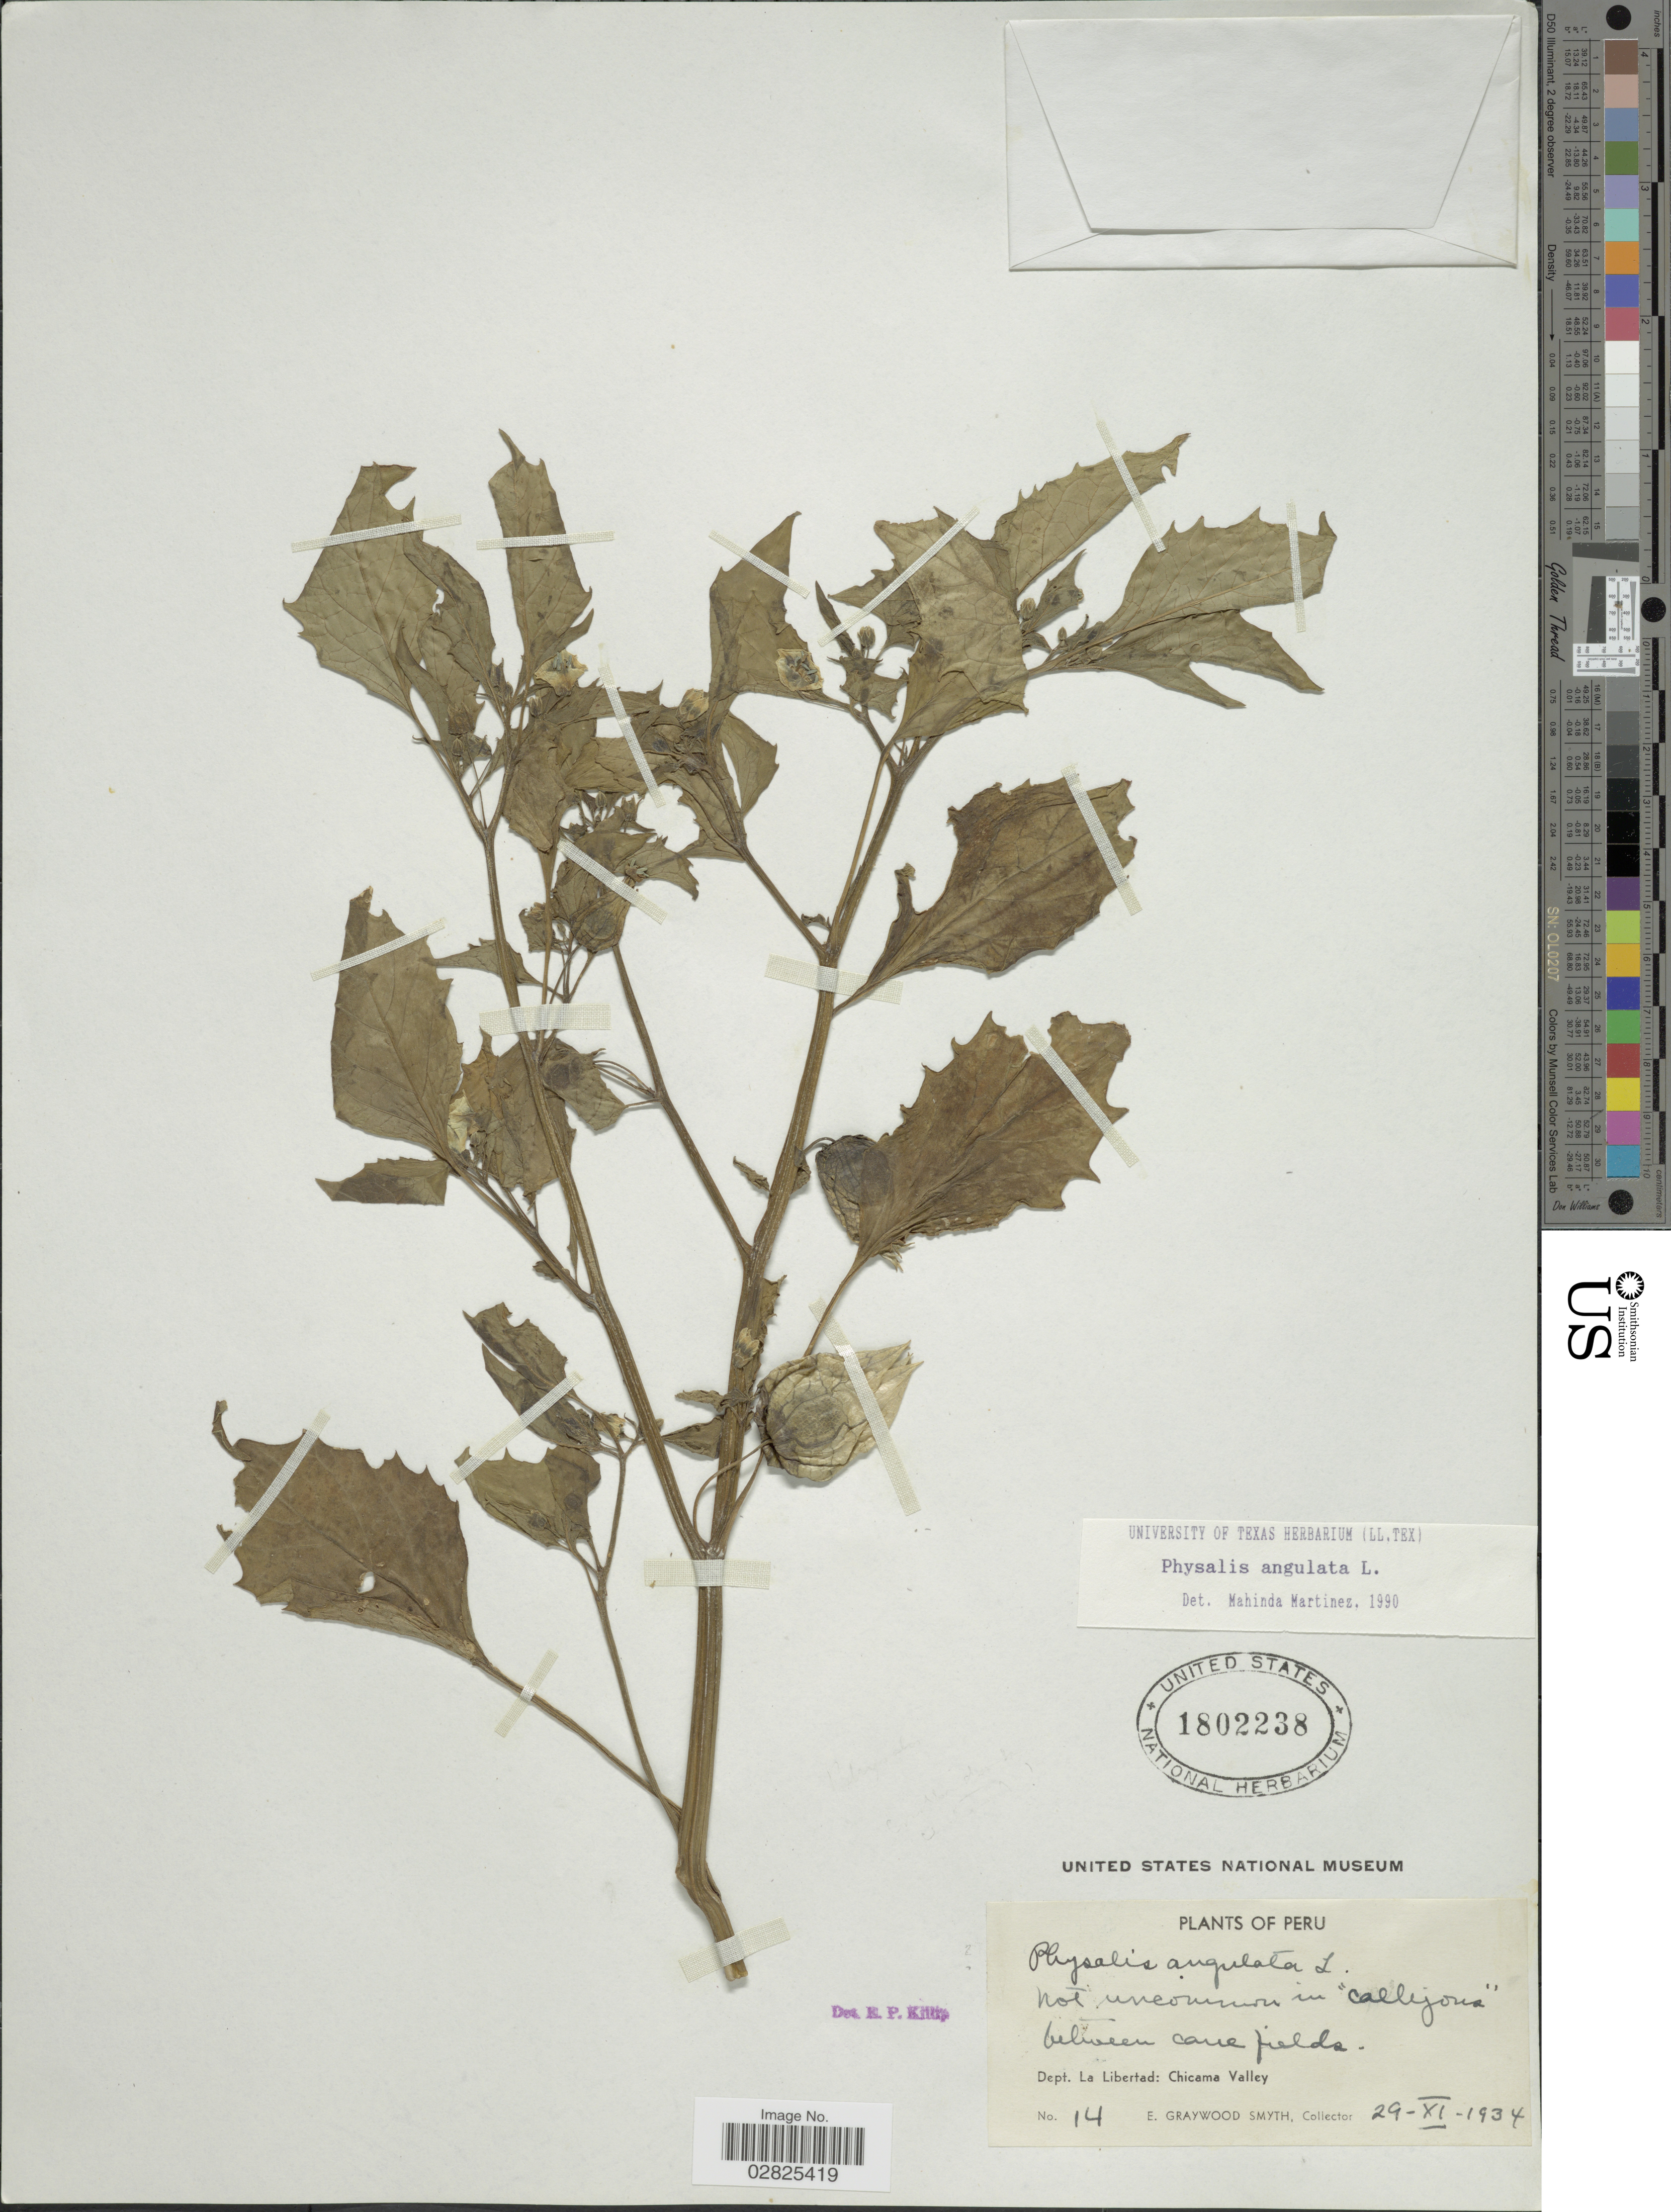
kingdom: Plantae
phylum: Tracheophyta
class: Magnoliopsida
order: Solanales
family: Solanaceae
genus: Physalis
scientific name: Physalis angulata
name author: L.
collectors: E. G. Smyth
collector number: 14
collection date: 1934-11-29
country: Peru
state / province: La Libertad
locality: Dept. La Libertad: Chicama Valley.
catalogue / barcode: US 1802238